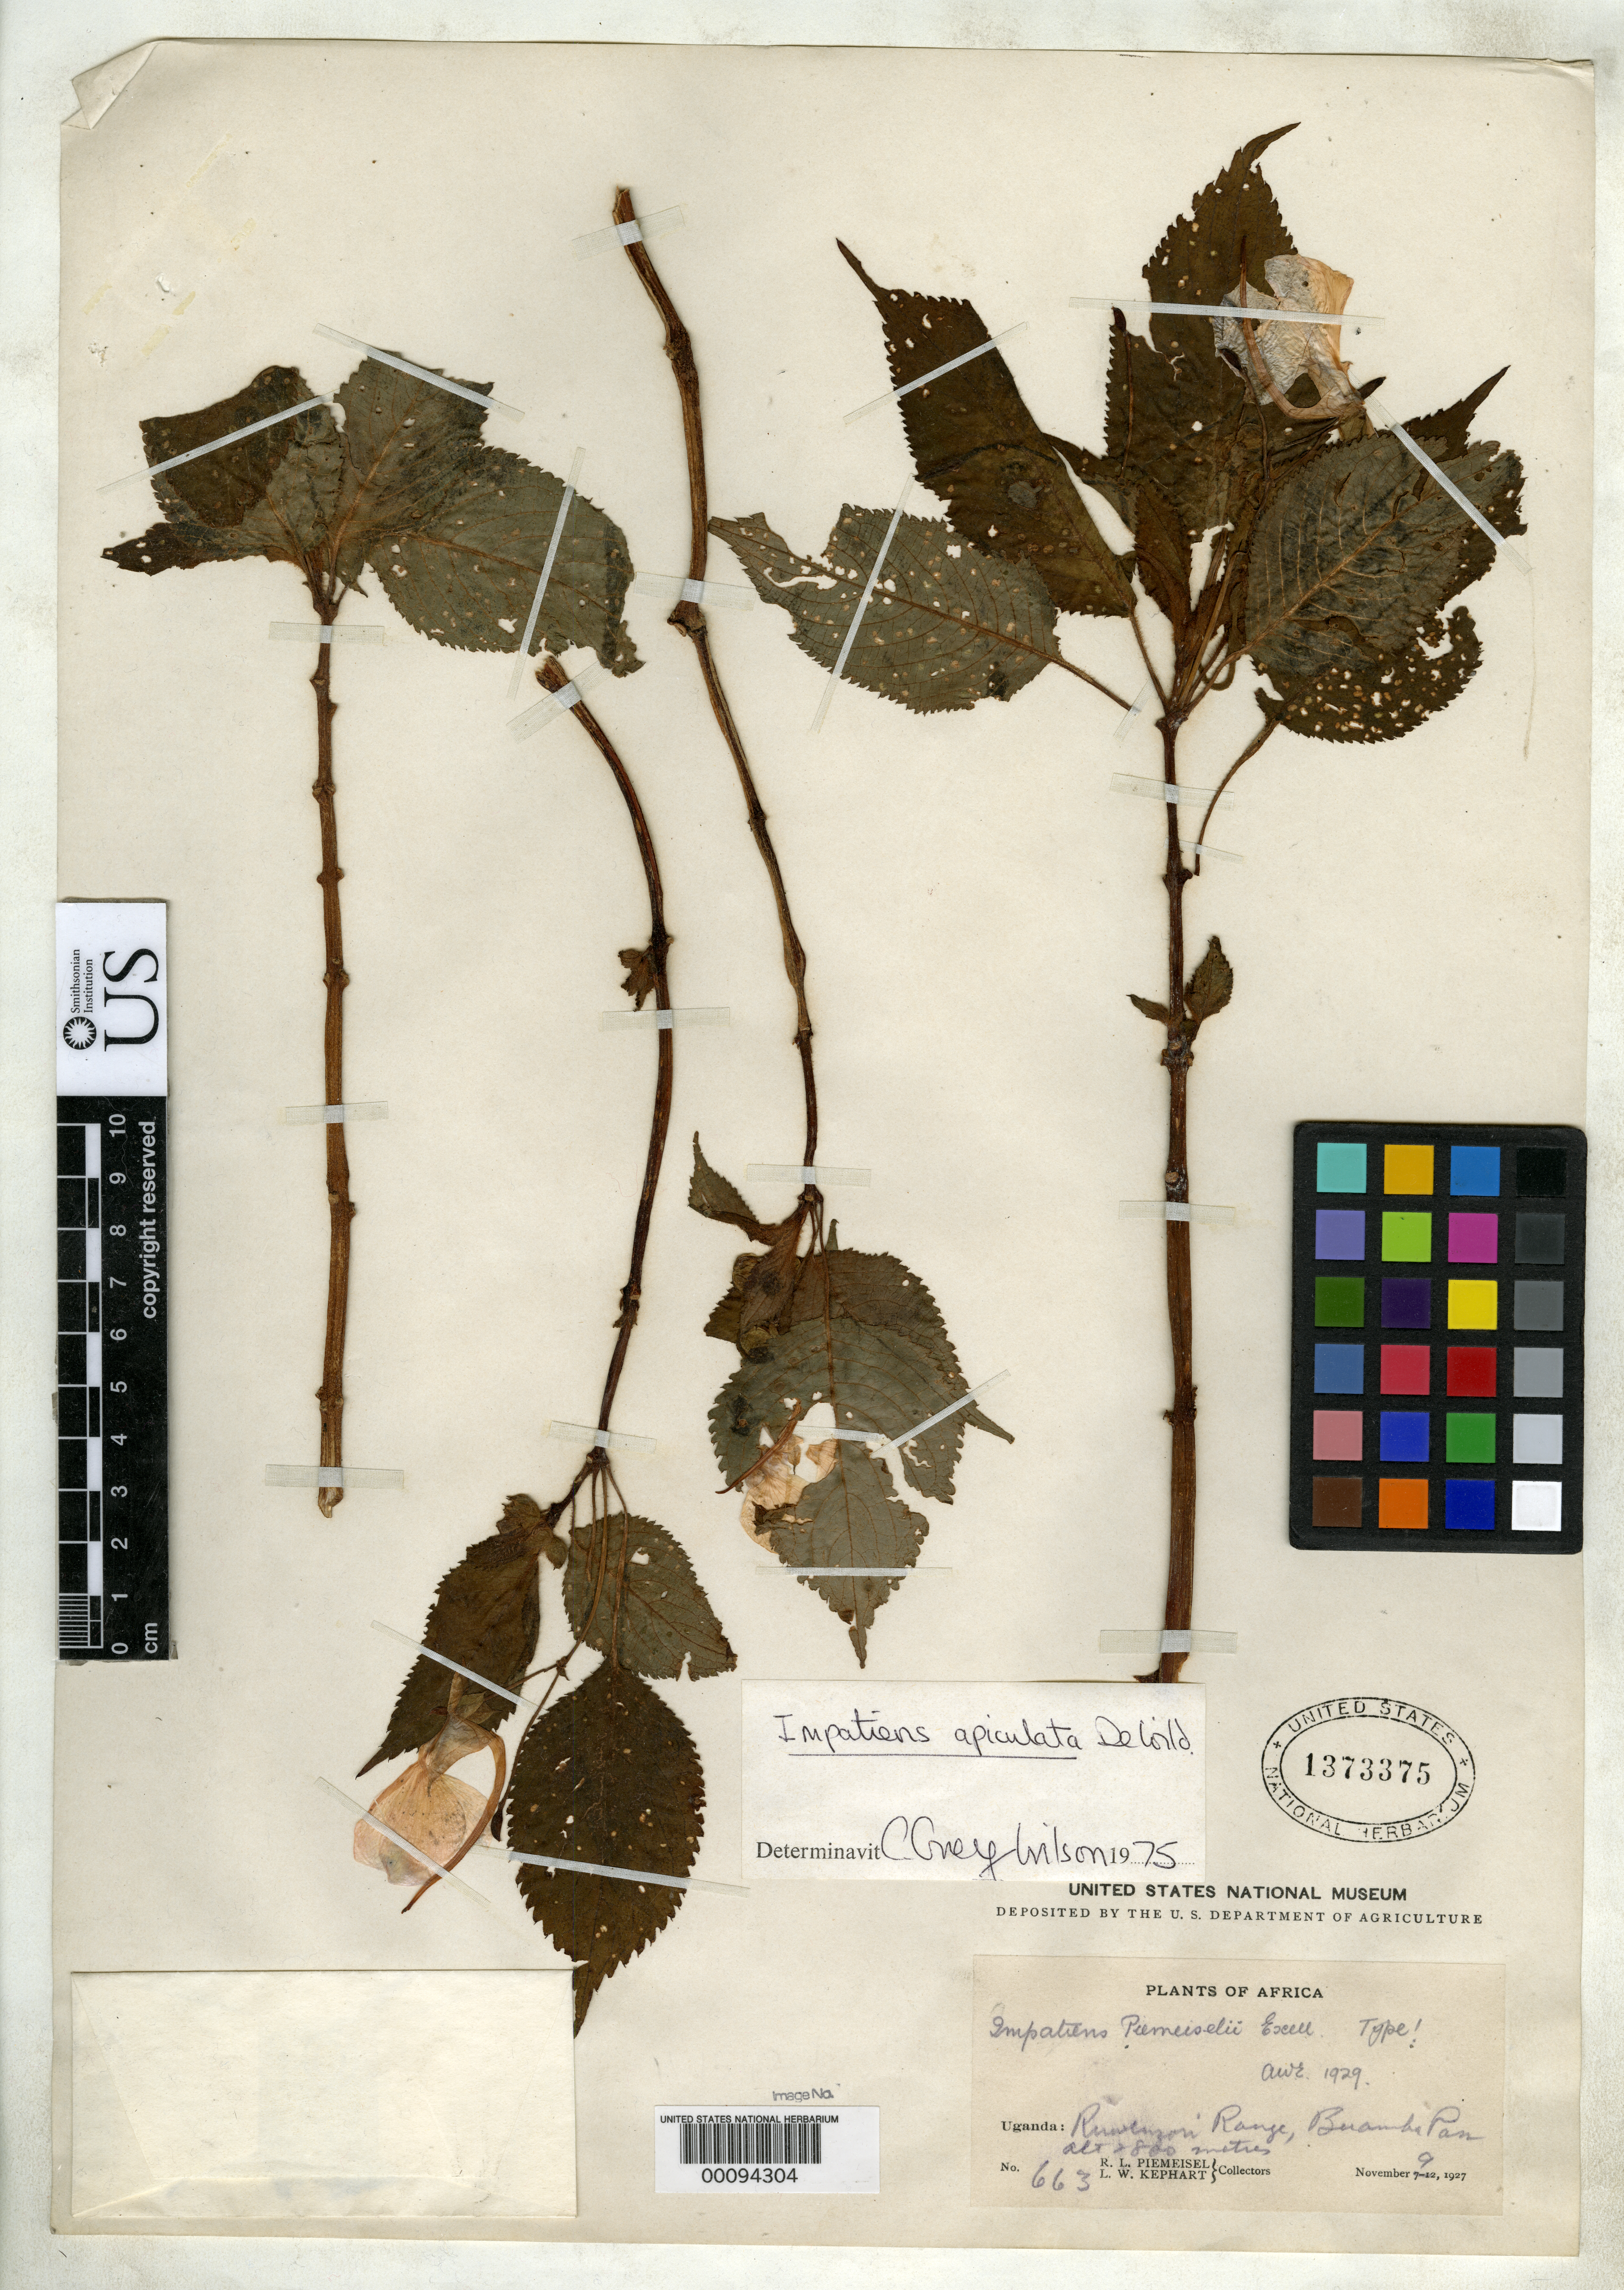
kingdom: Plantae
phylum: Tracheophyta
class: Magnoliopsida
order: Ericales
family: Balsaminaceae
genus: Impatiens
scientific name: Impatiens piemeiselii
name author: Exell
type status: Holotype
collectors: R. L. Piemeisel & L. W. Kephart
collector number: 663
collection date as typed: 09 Nov 1927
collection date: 1927-11-09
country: Uganda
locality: Rustuzon Range, Biamba pan.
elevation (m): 2800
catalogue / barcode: US 1373375